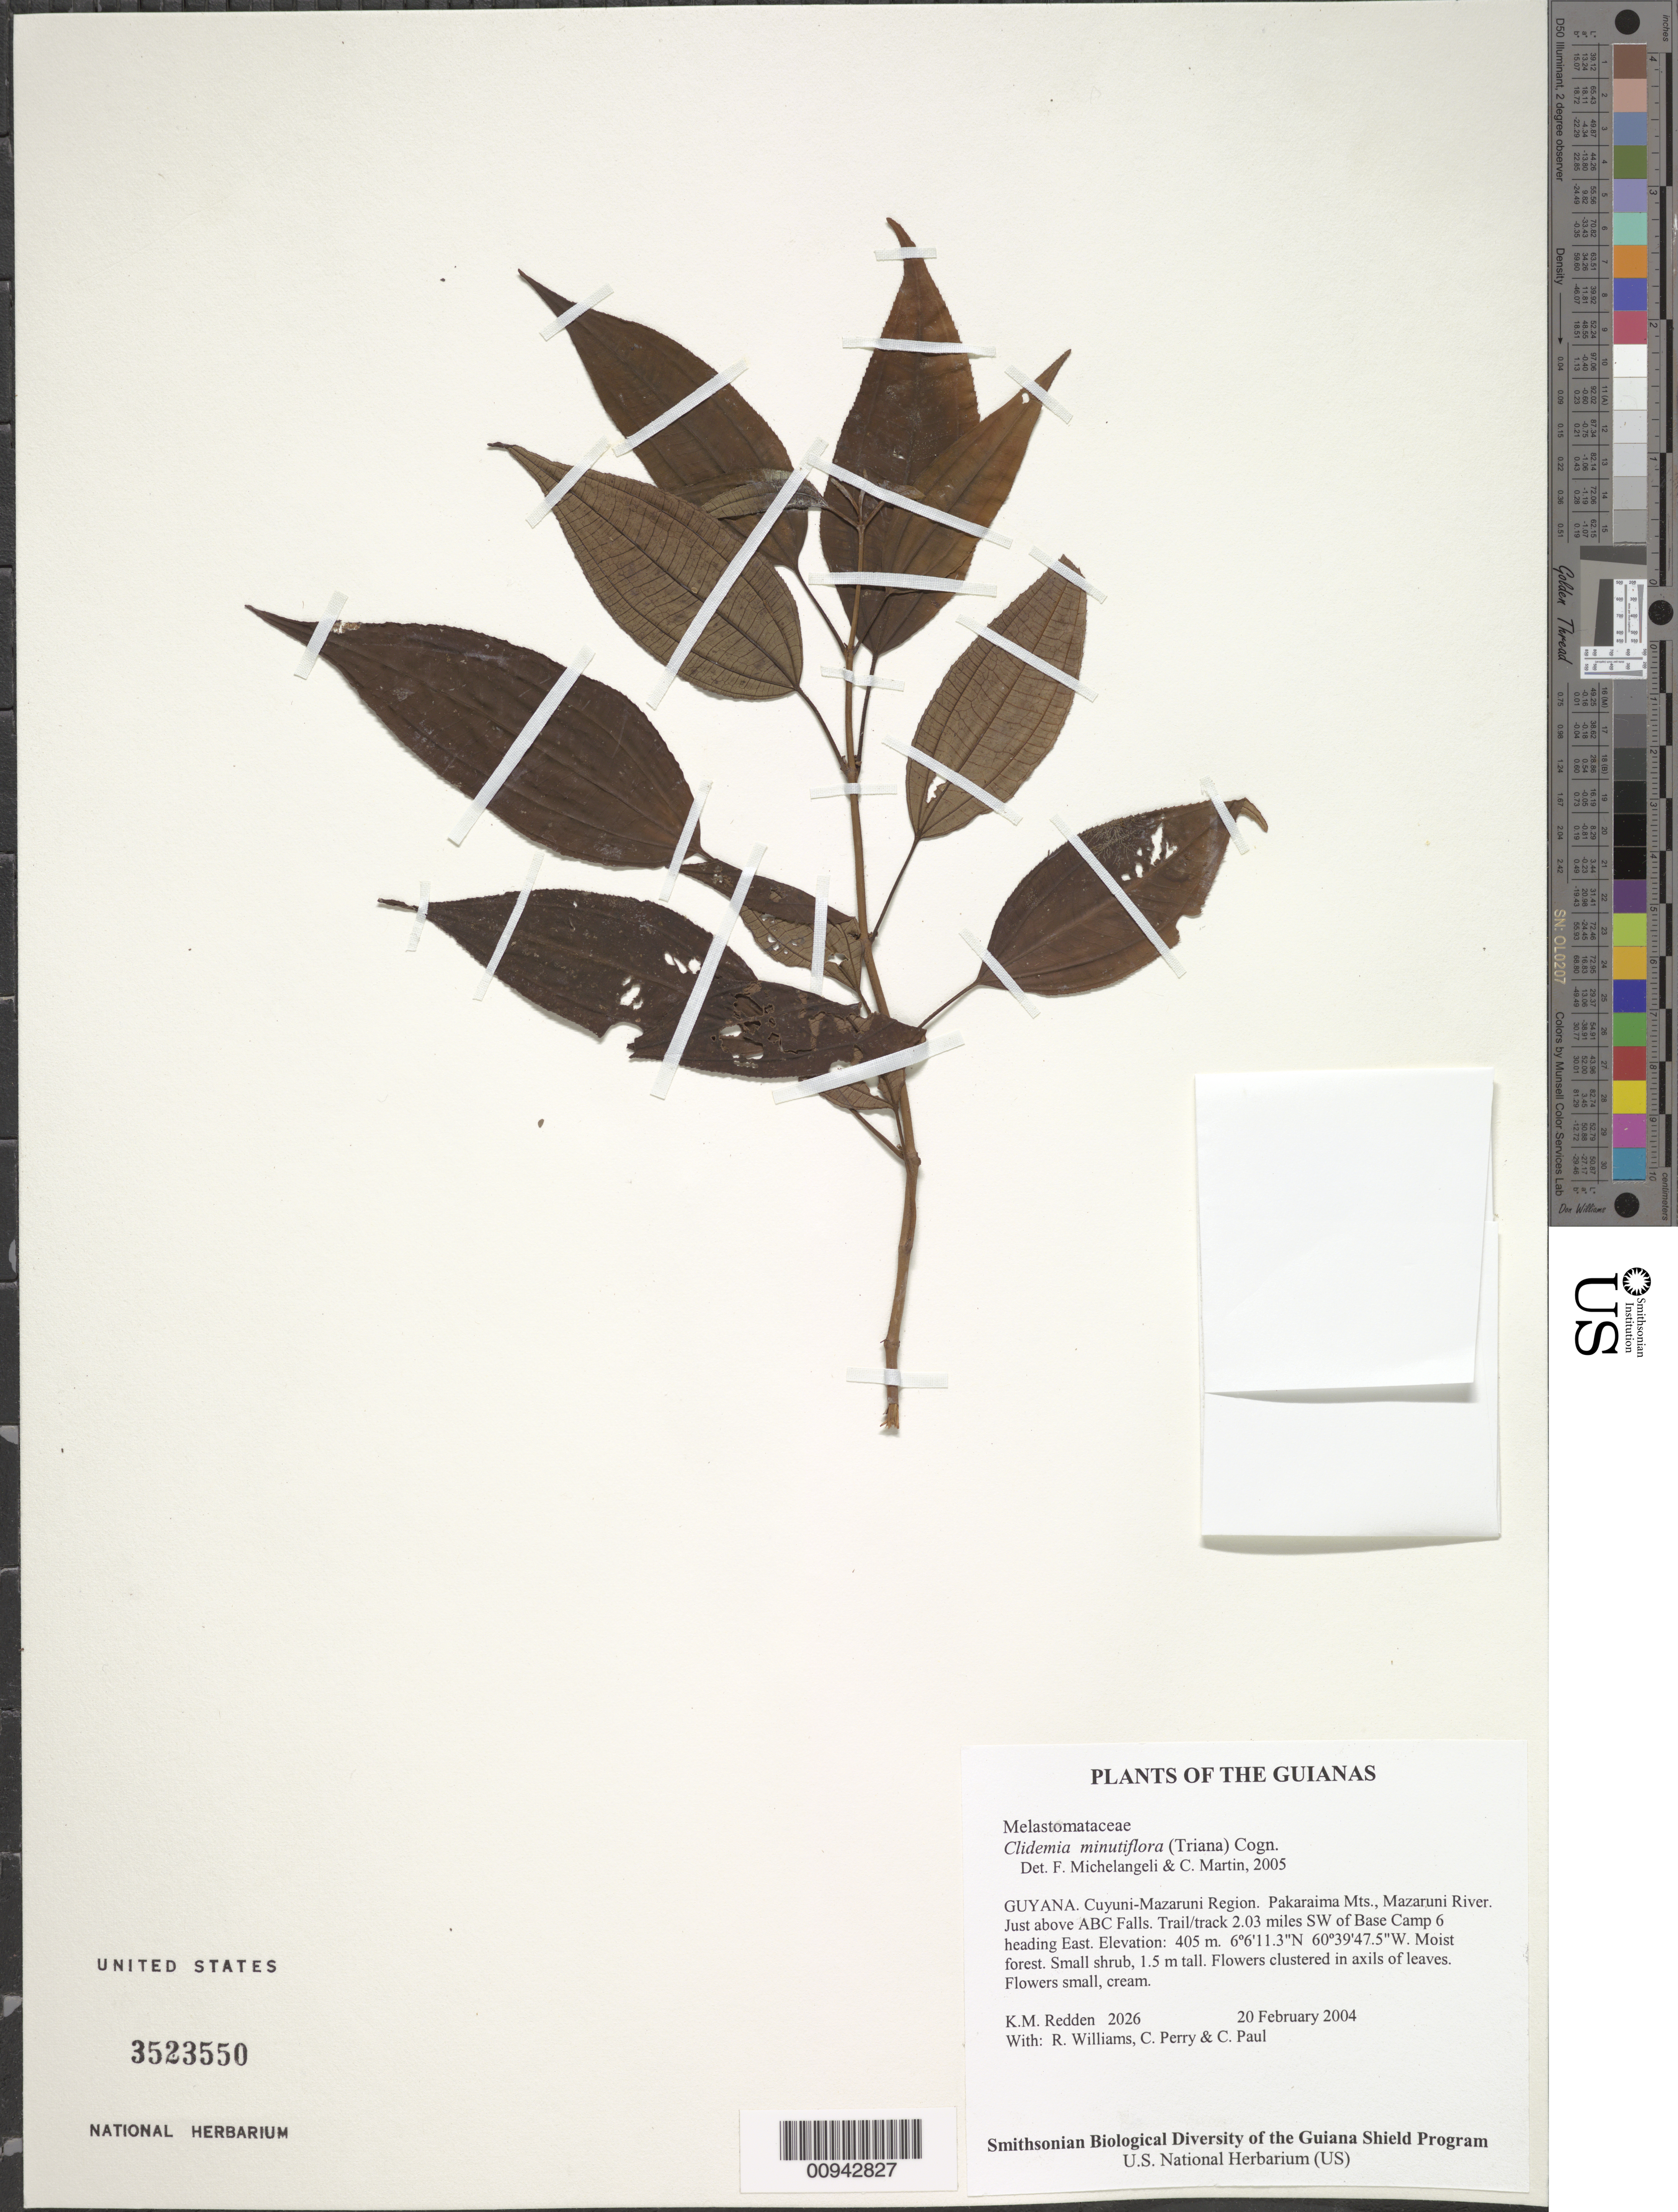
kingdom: Plantae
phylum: Tracheophyta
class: Magnoliopsida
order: Myrtales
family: Melastomataceae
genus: Clidemia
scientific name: Clidemia minutiflora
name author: (Triana) Cogn.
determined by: Michelangeli, F. A.; Martin, C.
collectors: K. M. Redden, R. Williams, C. Perry & C. Paul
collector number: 2026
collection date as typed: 20 February 2004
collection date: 2004-02-20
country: Guyana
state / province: Cuyuni-Mazaruni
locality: Pakaraima Mts., Mazaruni River. Just above ABC Falls. Trail/track 2.03 miles SW of Base Camp 6 heading East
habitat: Moist forest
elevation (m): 405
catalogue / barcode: US 3523550